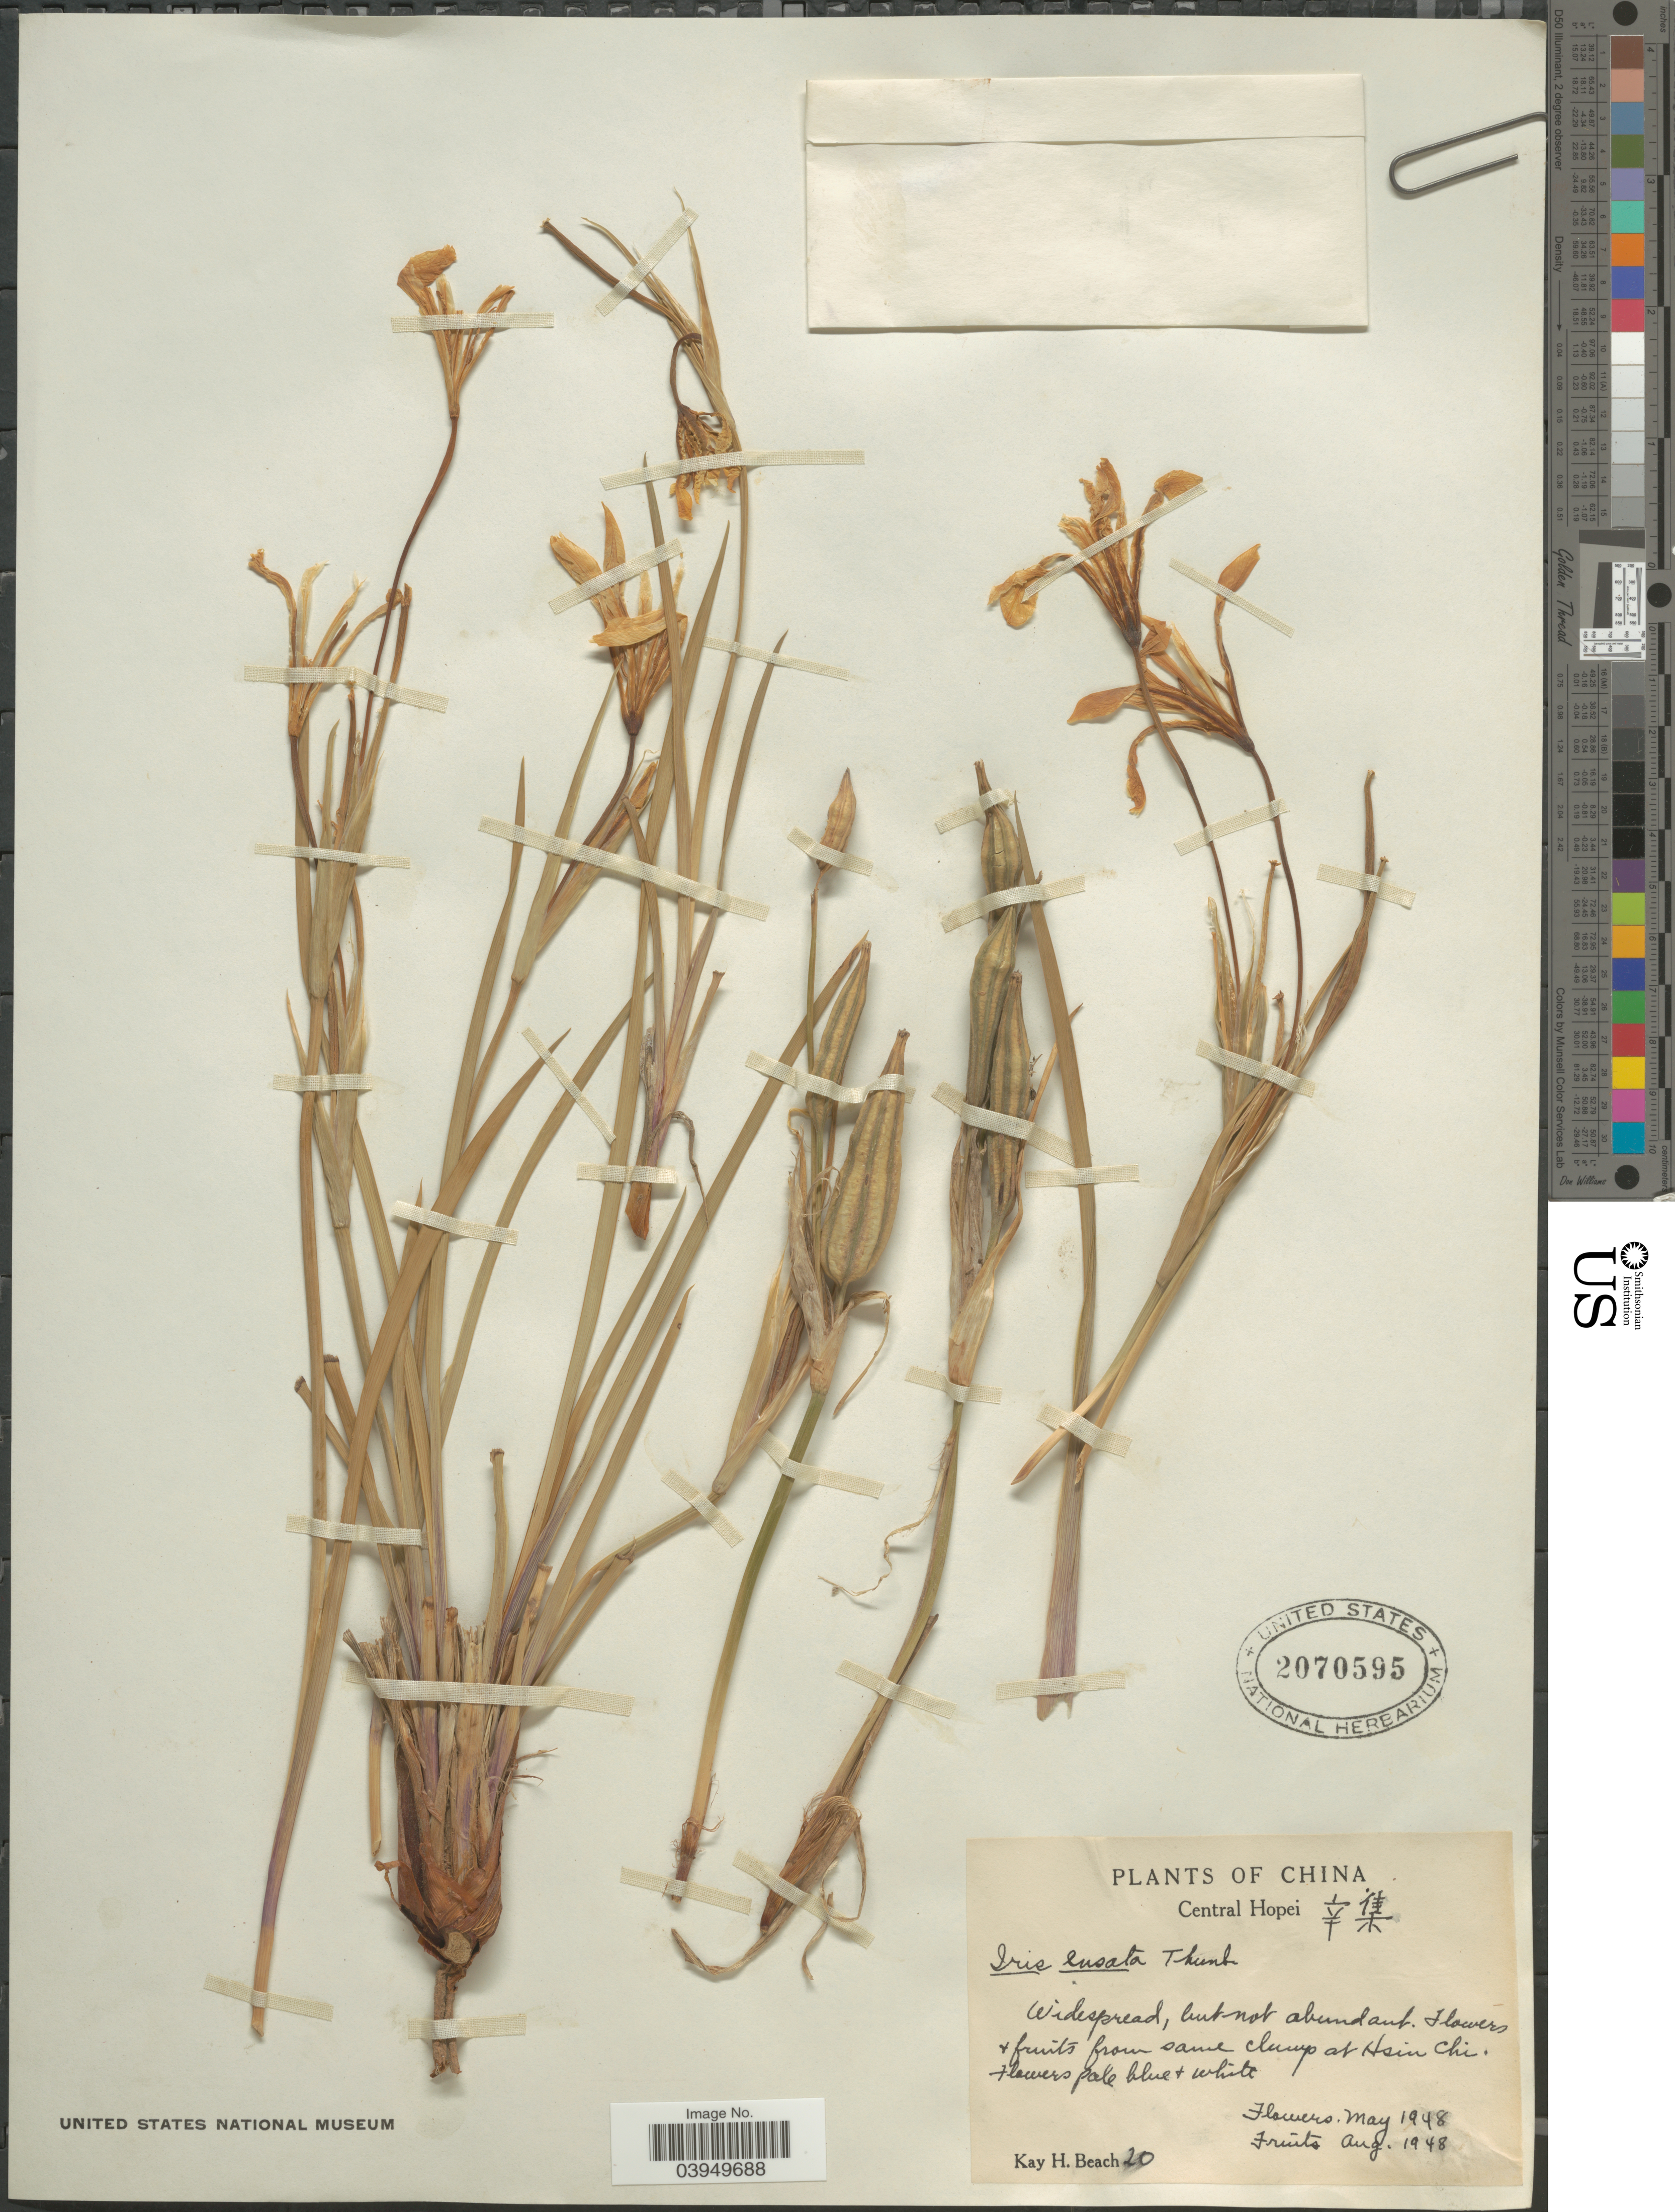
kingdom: Plantae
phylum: Tracheophyta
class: Liliopsida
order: Asparagales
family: Iridaceae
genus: Iris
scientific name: Iris ensata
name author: Thunb.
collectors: K. H. Beach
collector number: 20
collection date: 1948-05/1948-08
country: China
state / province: Hebei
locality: Central Hopei X. At Hsin Chi.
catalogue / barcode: US 2070595